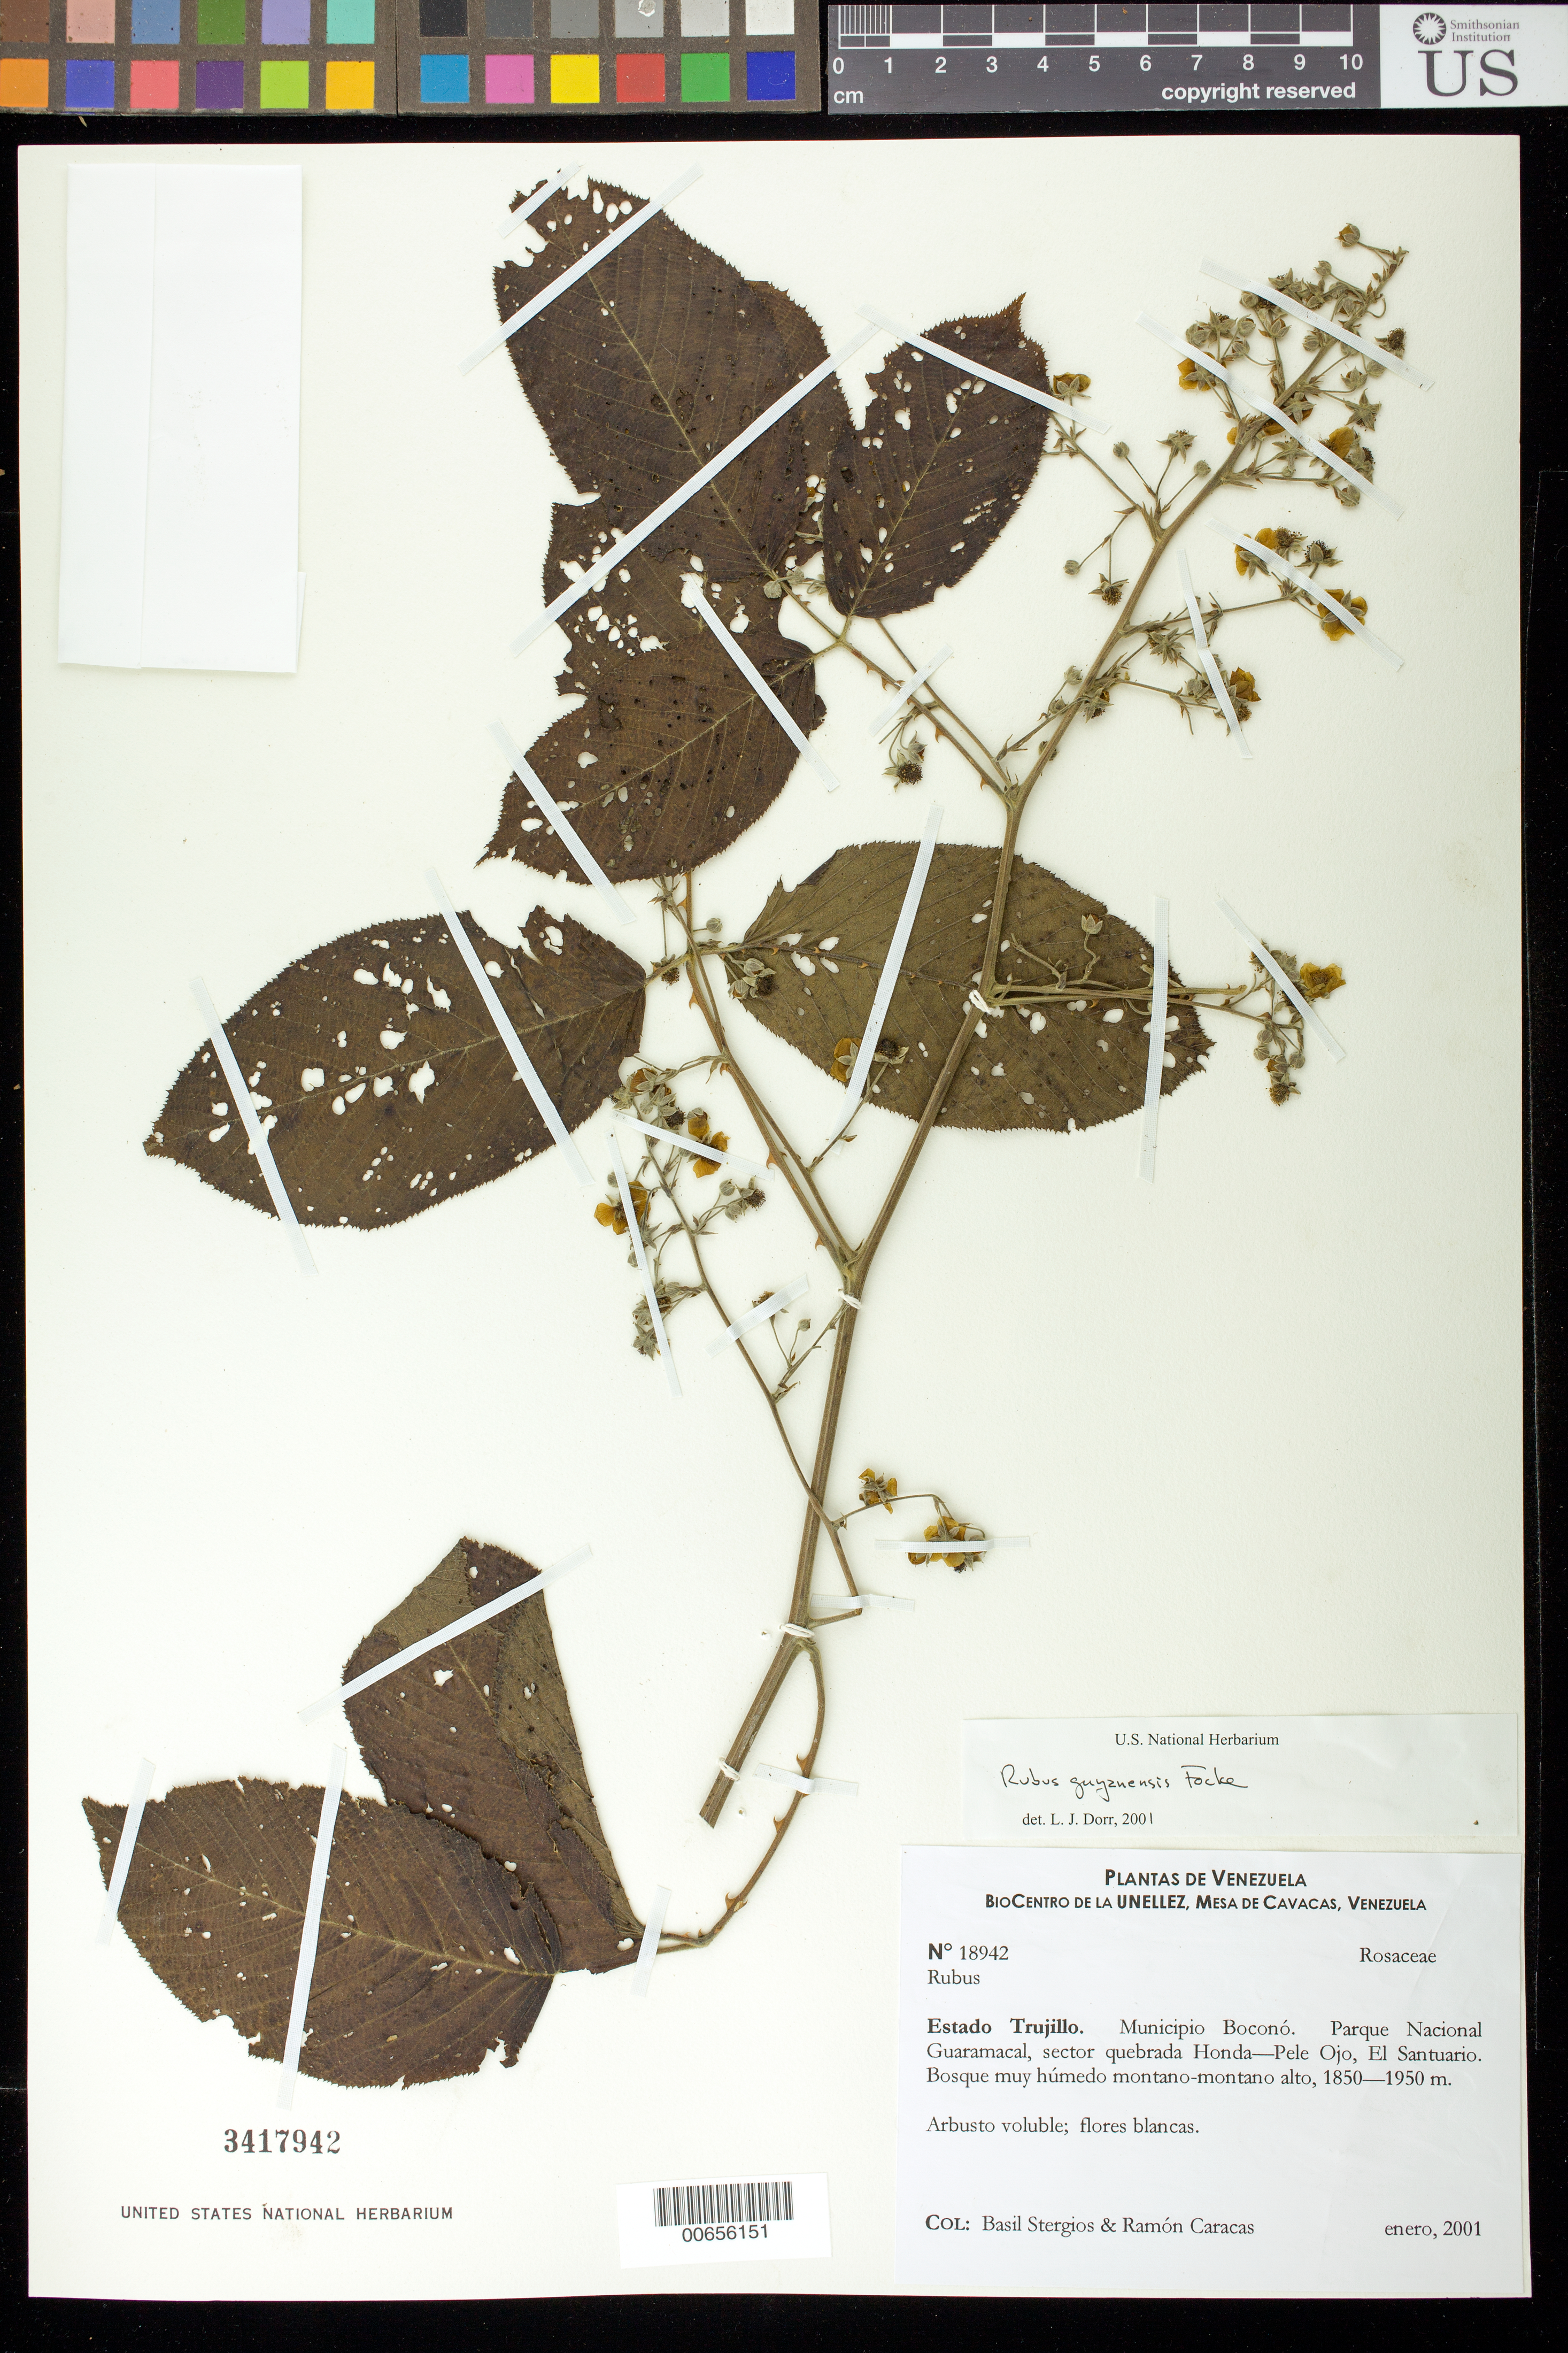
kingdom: Plantae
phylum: Tracheophyta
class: Magnoliopsida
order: Rosales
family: Rosaceae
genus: Rubus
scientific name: Rubus guyanensis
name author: Focke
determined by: Dorr, L. J., (BOT), Smithsonian Institution - National Museum of Natural History (UNITED STATES)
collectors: B. G. Stergios & R. Caracas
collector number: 18942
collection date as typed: Jan 2001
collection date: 2001-01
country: Venezuela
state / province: Trujillo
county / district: Boconó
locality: Parque Nacional Guaramacal, sector quebrada Honda-Pele Ojo, El Santuario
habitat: Bosque muy húmedo montano-montano alto.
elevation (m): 1850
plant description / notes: PORT, US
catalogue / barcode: US 3417942